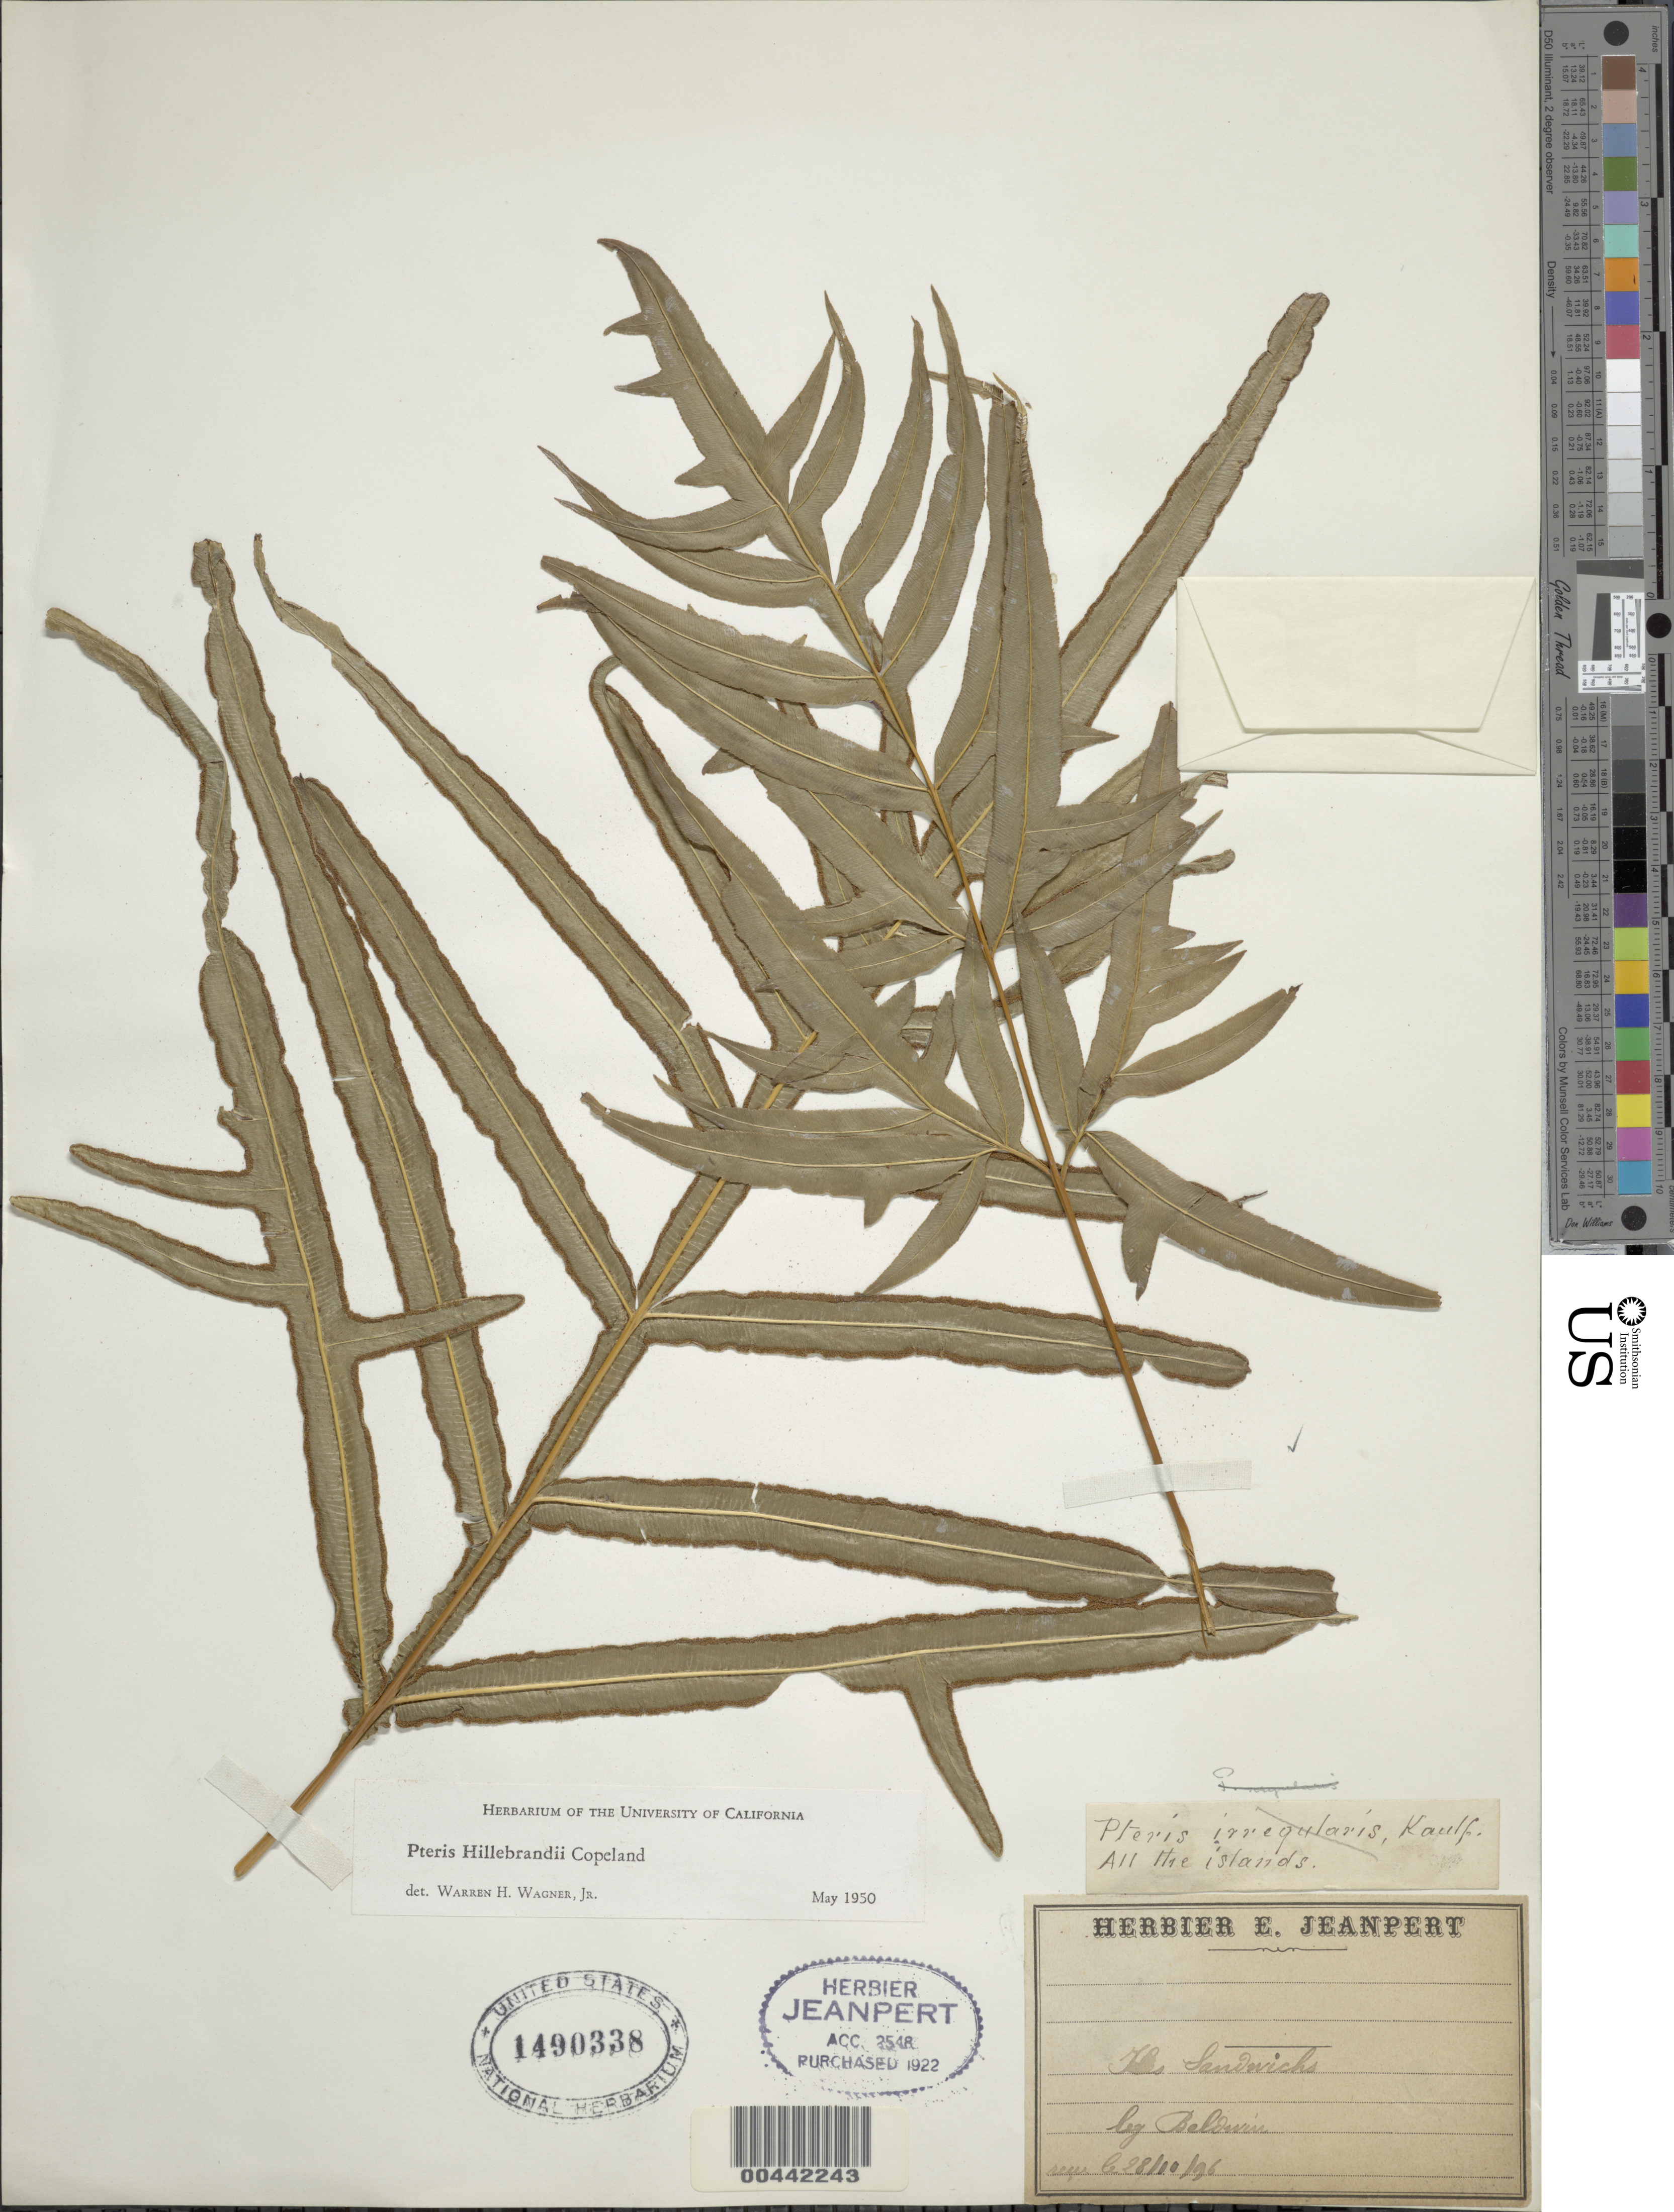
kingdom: Plantae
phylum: Tracheophyta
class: Polypodiopsida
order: Polypodiales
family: Pteridaceae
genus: Pteris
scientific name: Pteris x hillebrandii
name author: Copel.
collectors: D. Baldwin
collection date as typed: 1896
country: United States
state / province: Hawaii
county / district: Hawaii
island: Hawaii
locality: Iles Sandwichs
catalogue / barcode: US 1490338